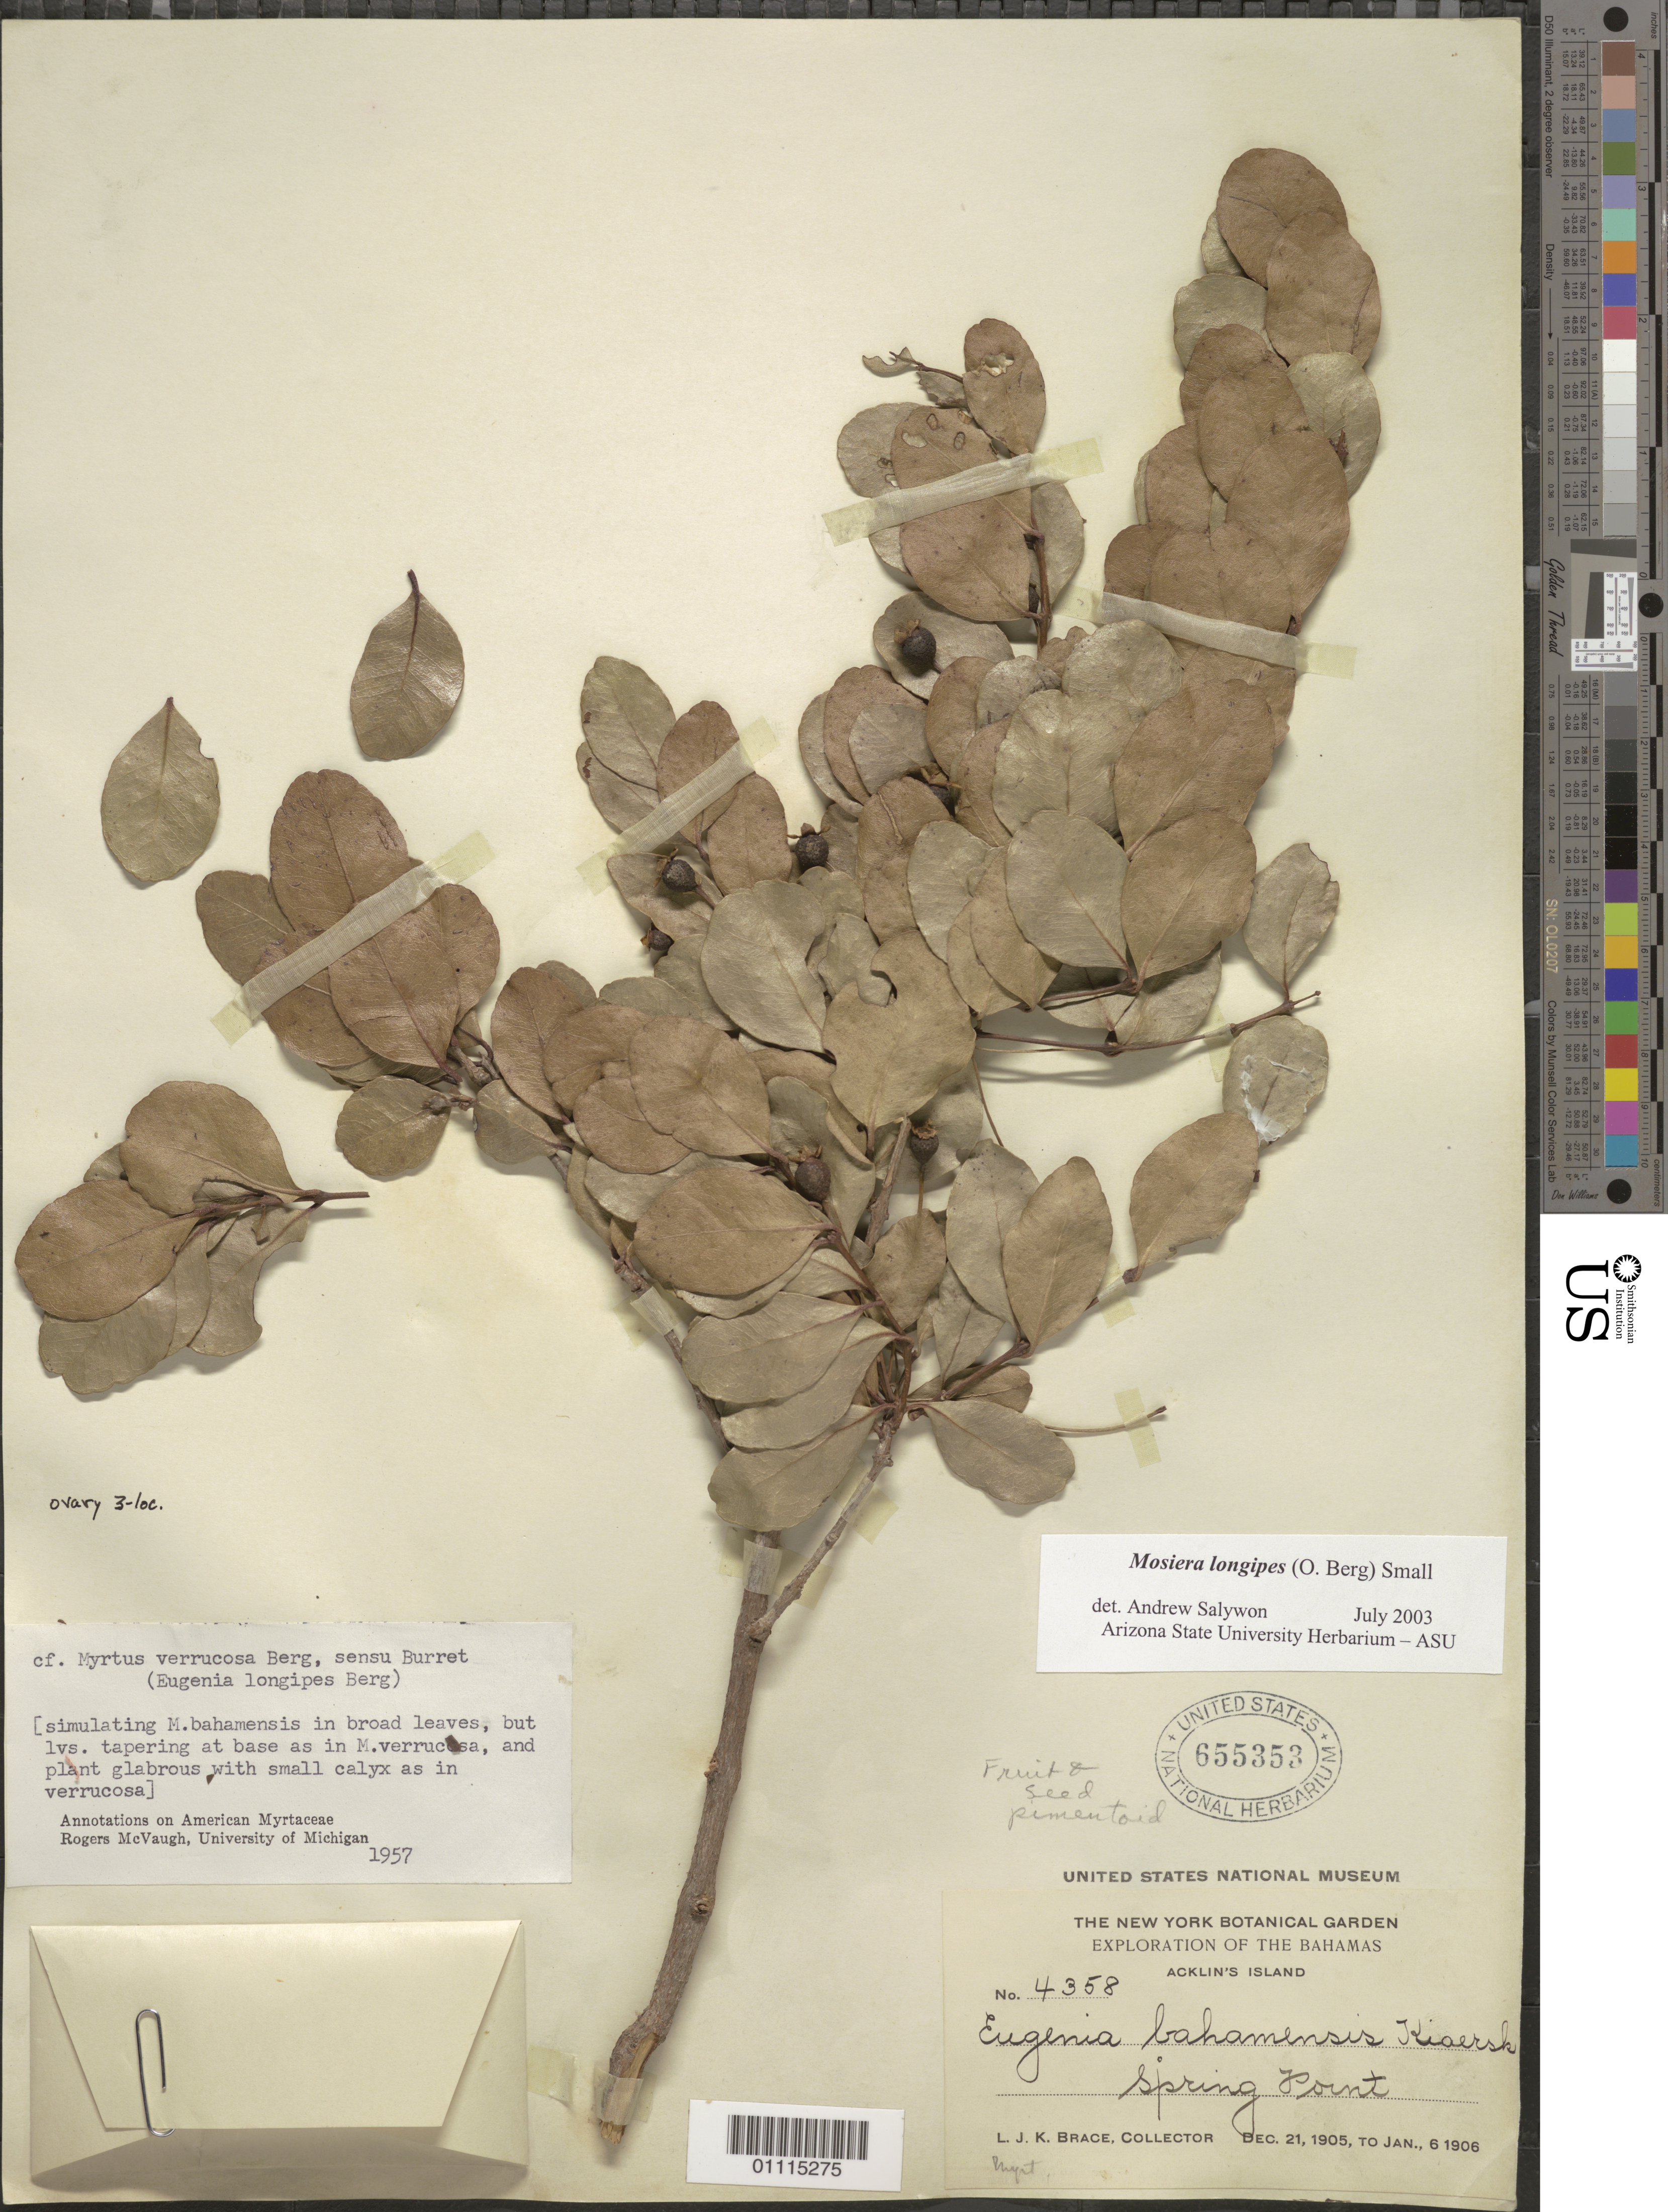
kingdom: Plantae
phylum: Tracheophyta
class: Magnoliopsida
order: Myrtales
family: Myrtaceae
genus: Mosiera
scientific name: Mosiera longipes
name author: (O. Berg) Small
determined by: Salywon, A. M., (ASU)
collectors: L. J. K. Brace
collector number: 4358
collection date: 1905-12-21/1906-01-06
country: Bahamas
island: Acklin's Island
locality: Spring Point.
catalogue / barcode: US 655353